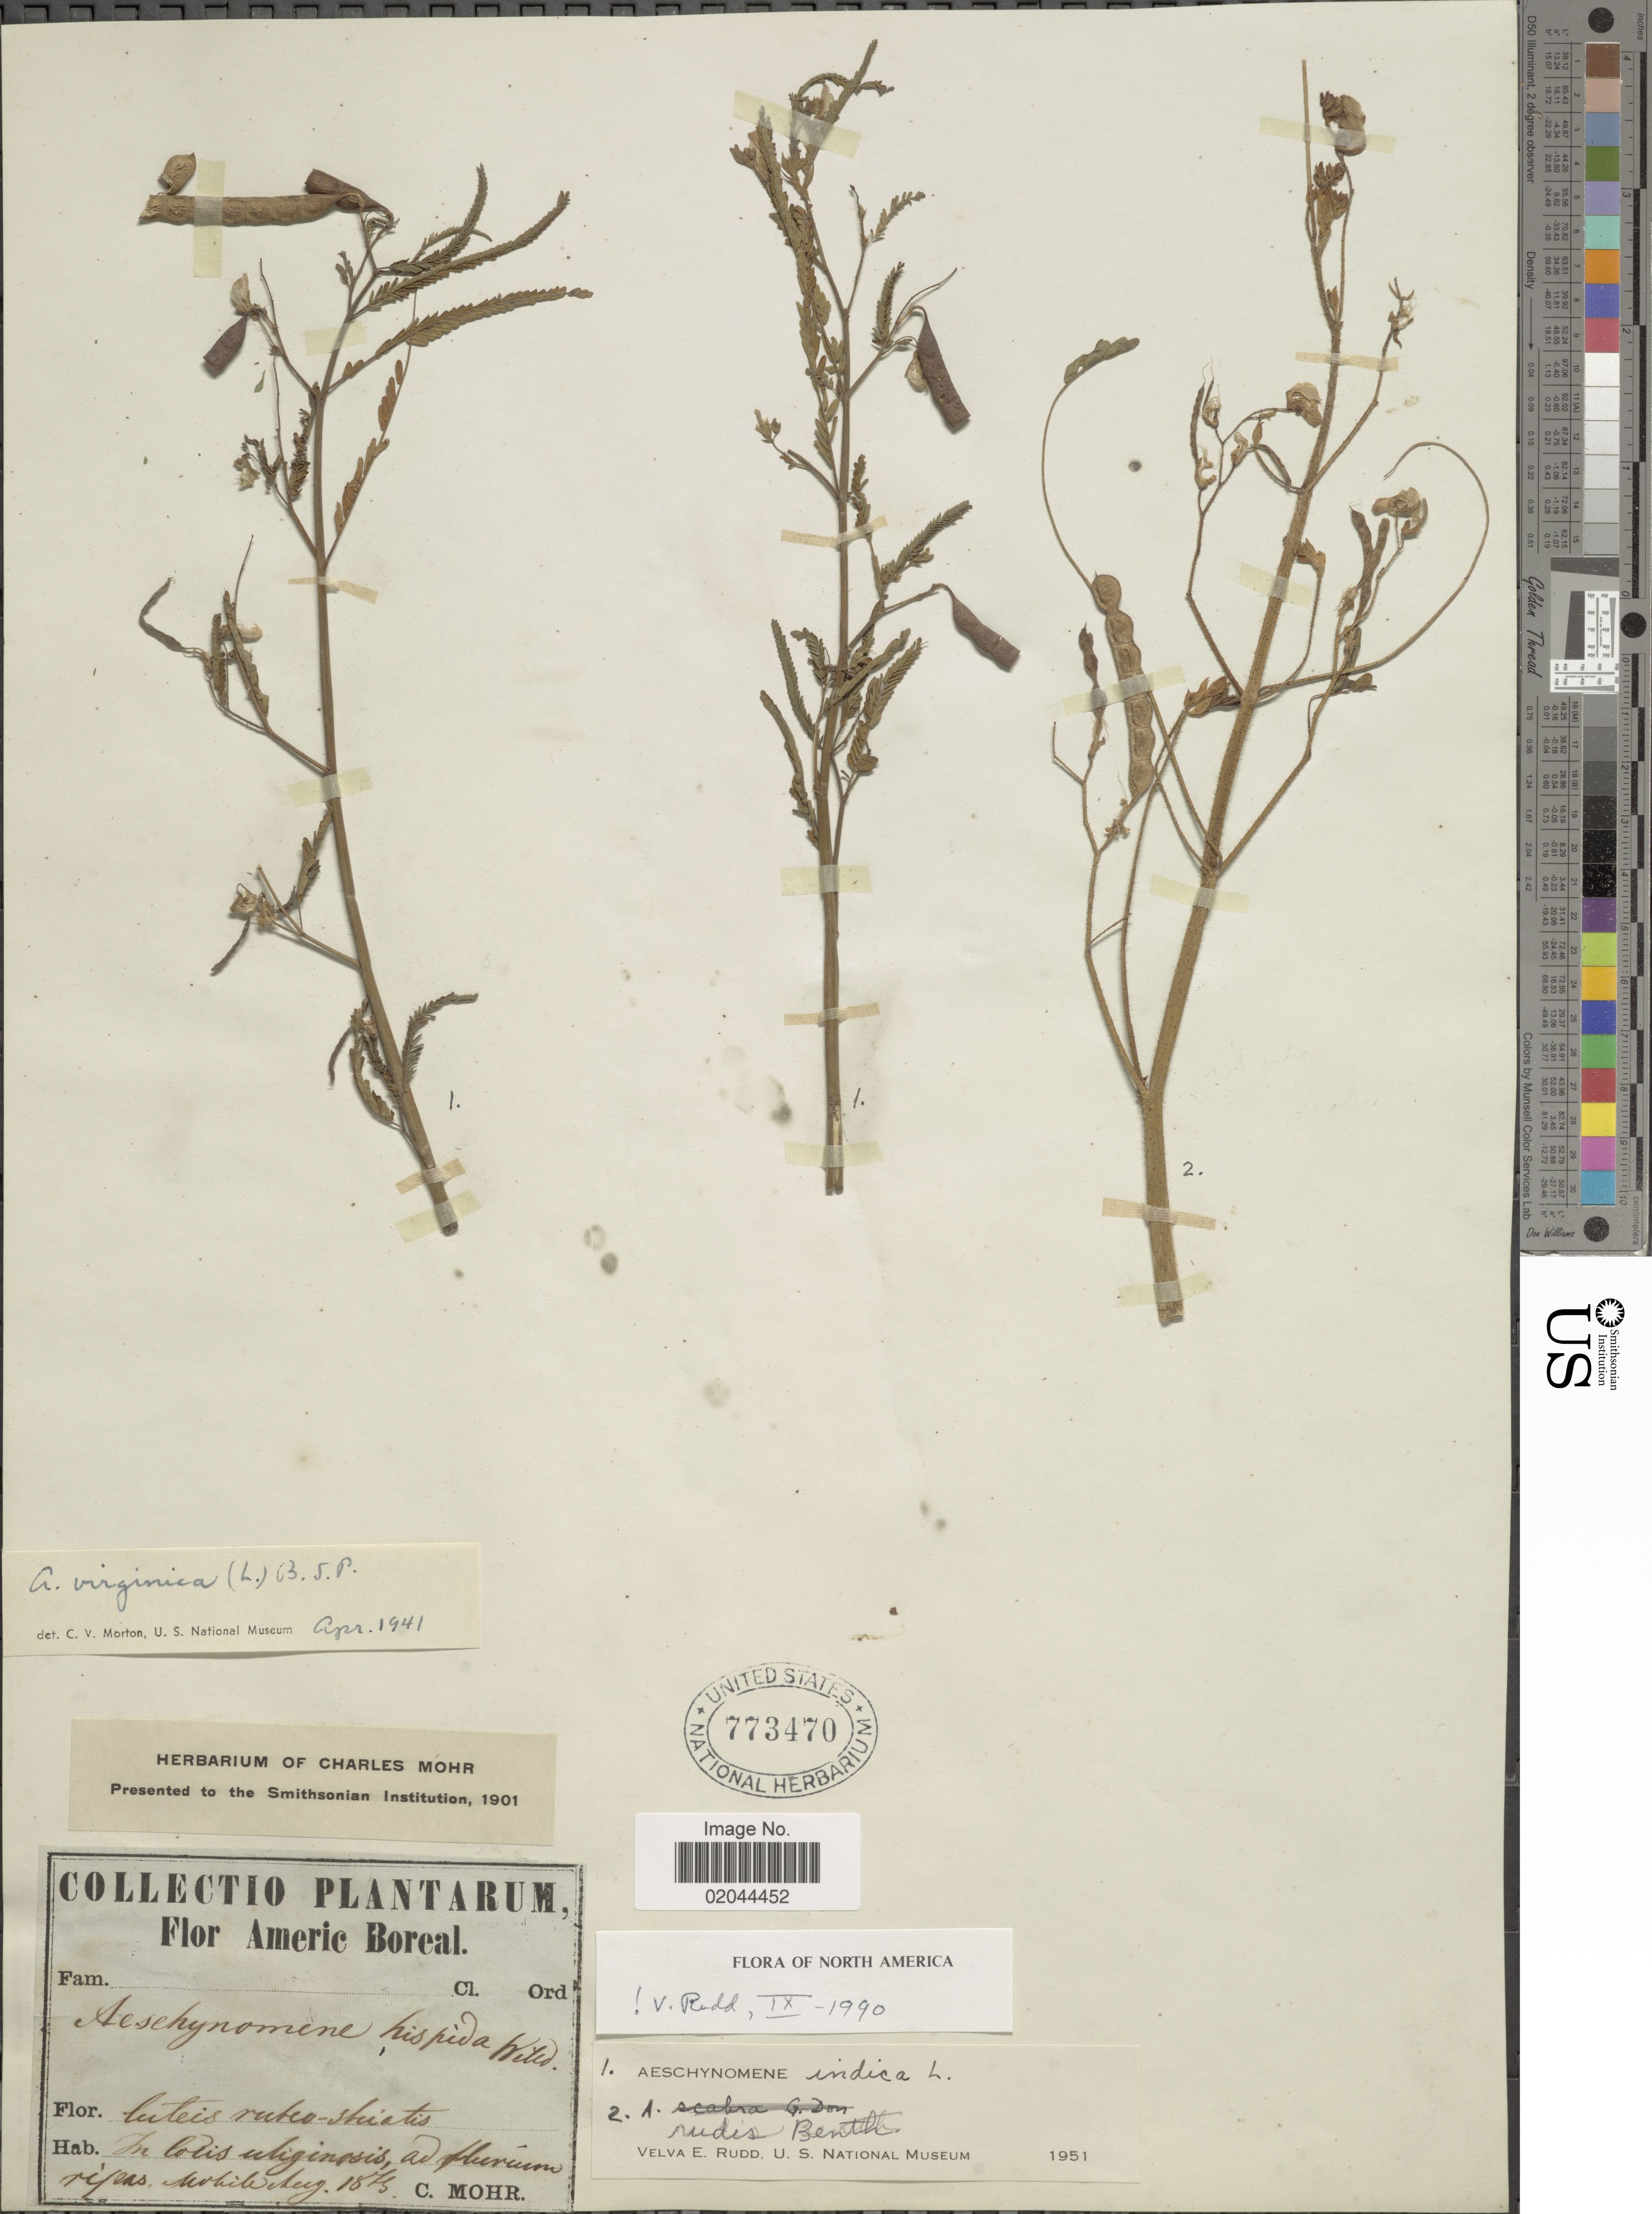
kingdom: Plantae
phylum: Tracheophyta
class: Magnoliopsida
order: Fabales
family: Fabaceae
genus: Aeschynomene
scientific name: Aeschynomene rudis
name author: Benth.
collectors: C. T. Mohr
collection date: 1875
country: United States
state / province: Alabama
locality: Americ Boreal, in locis uliginssis, ad fluvium ripas Mobile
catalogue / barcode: US 773470